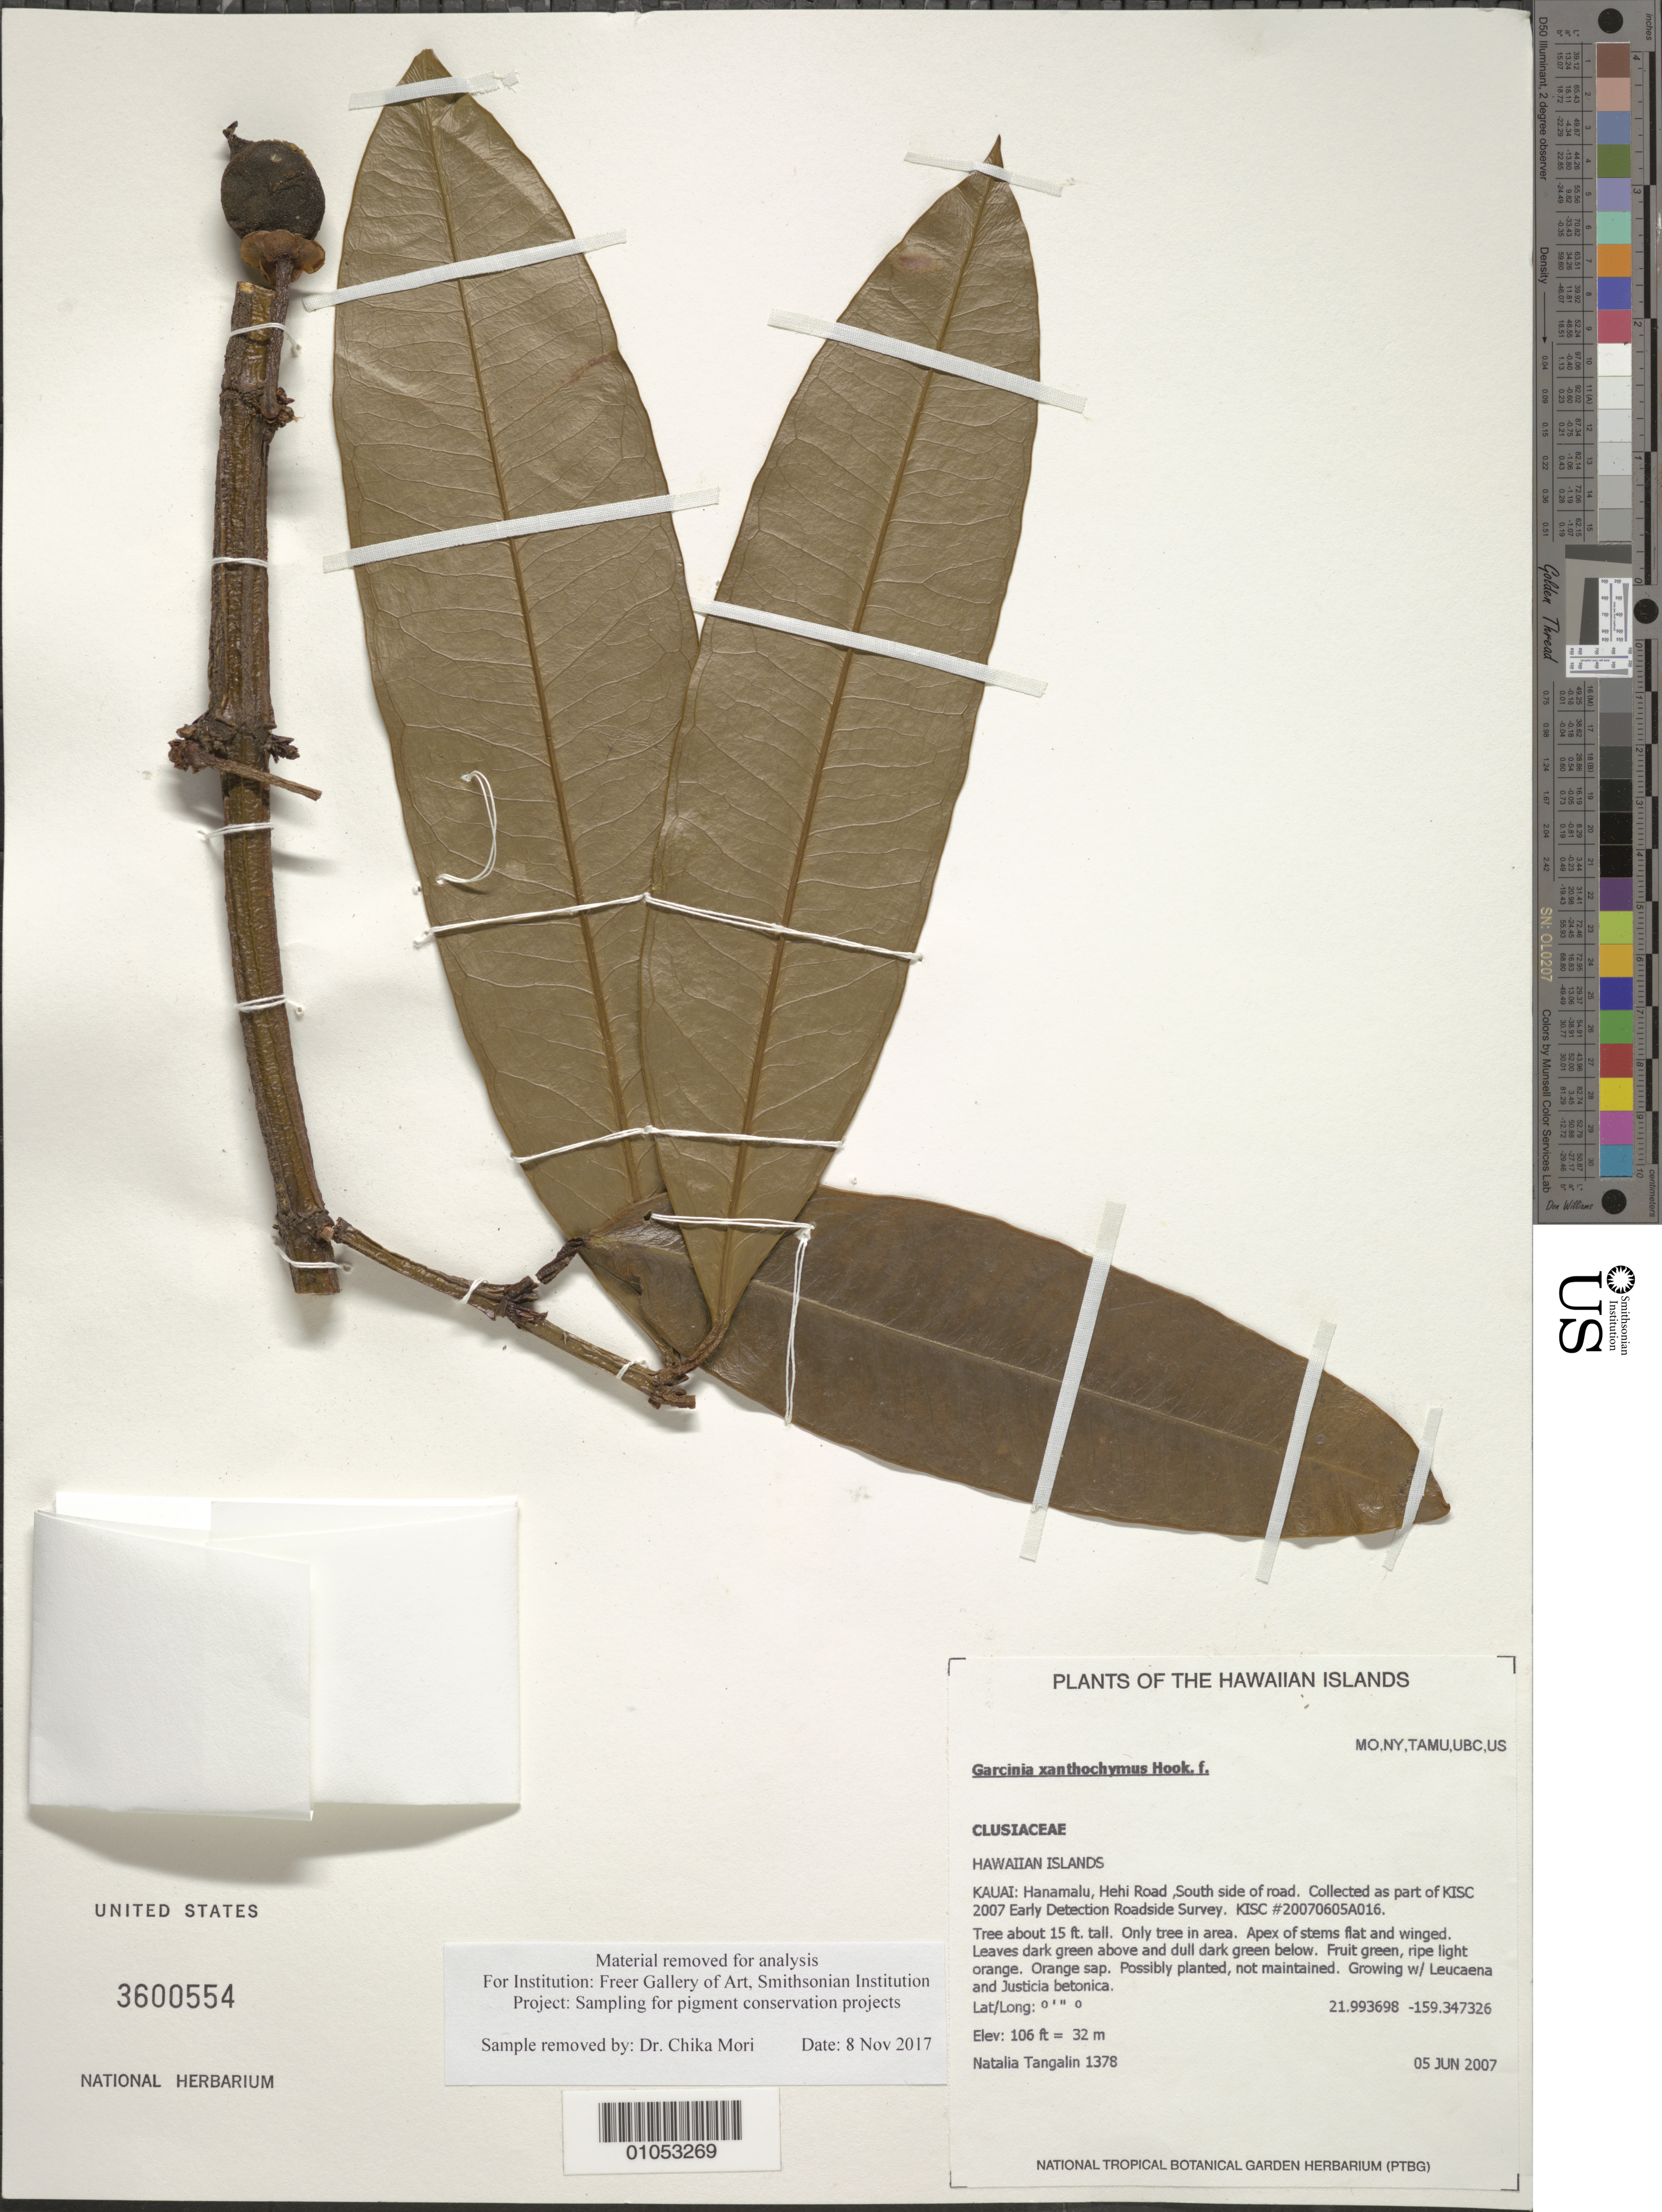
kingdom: Plantae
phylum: Tracheophyta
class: Magnoliopsida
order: Malpighiales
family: Clusiaceae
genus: Garcinia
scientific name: Garcinia xanthochymus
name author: Hook. f. ex T. Anderson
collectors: N. Tangalin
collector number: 1378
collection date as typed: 5 Jun 2007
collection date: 2007-06-05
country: United States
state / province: Hawaii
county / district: Kauai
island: Kaua'i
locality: Hanamalu, Hehi Road, South side of road.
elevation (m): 32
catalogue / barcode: US 3600554